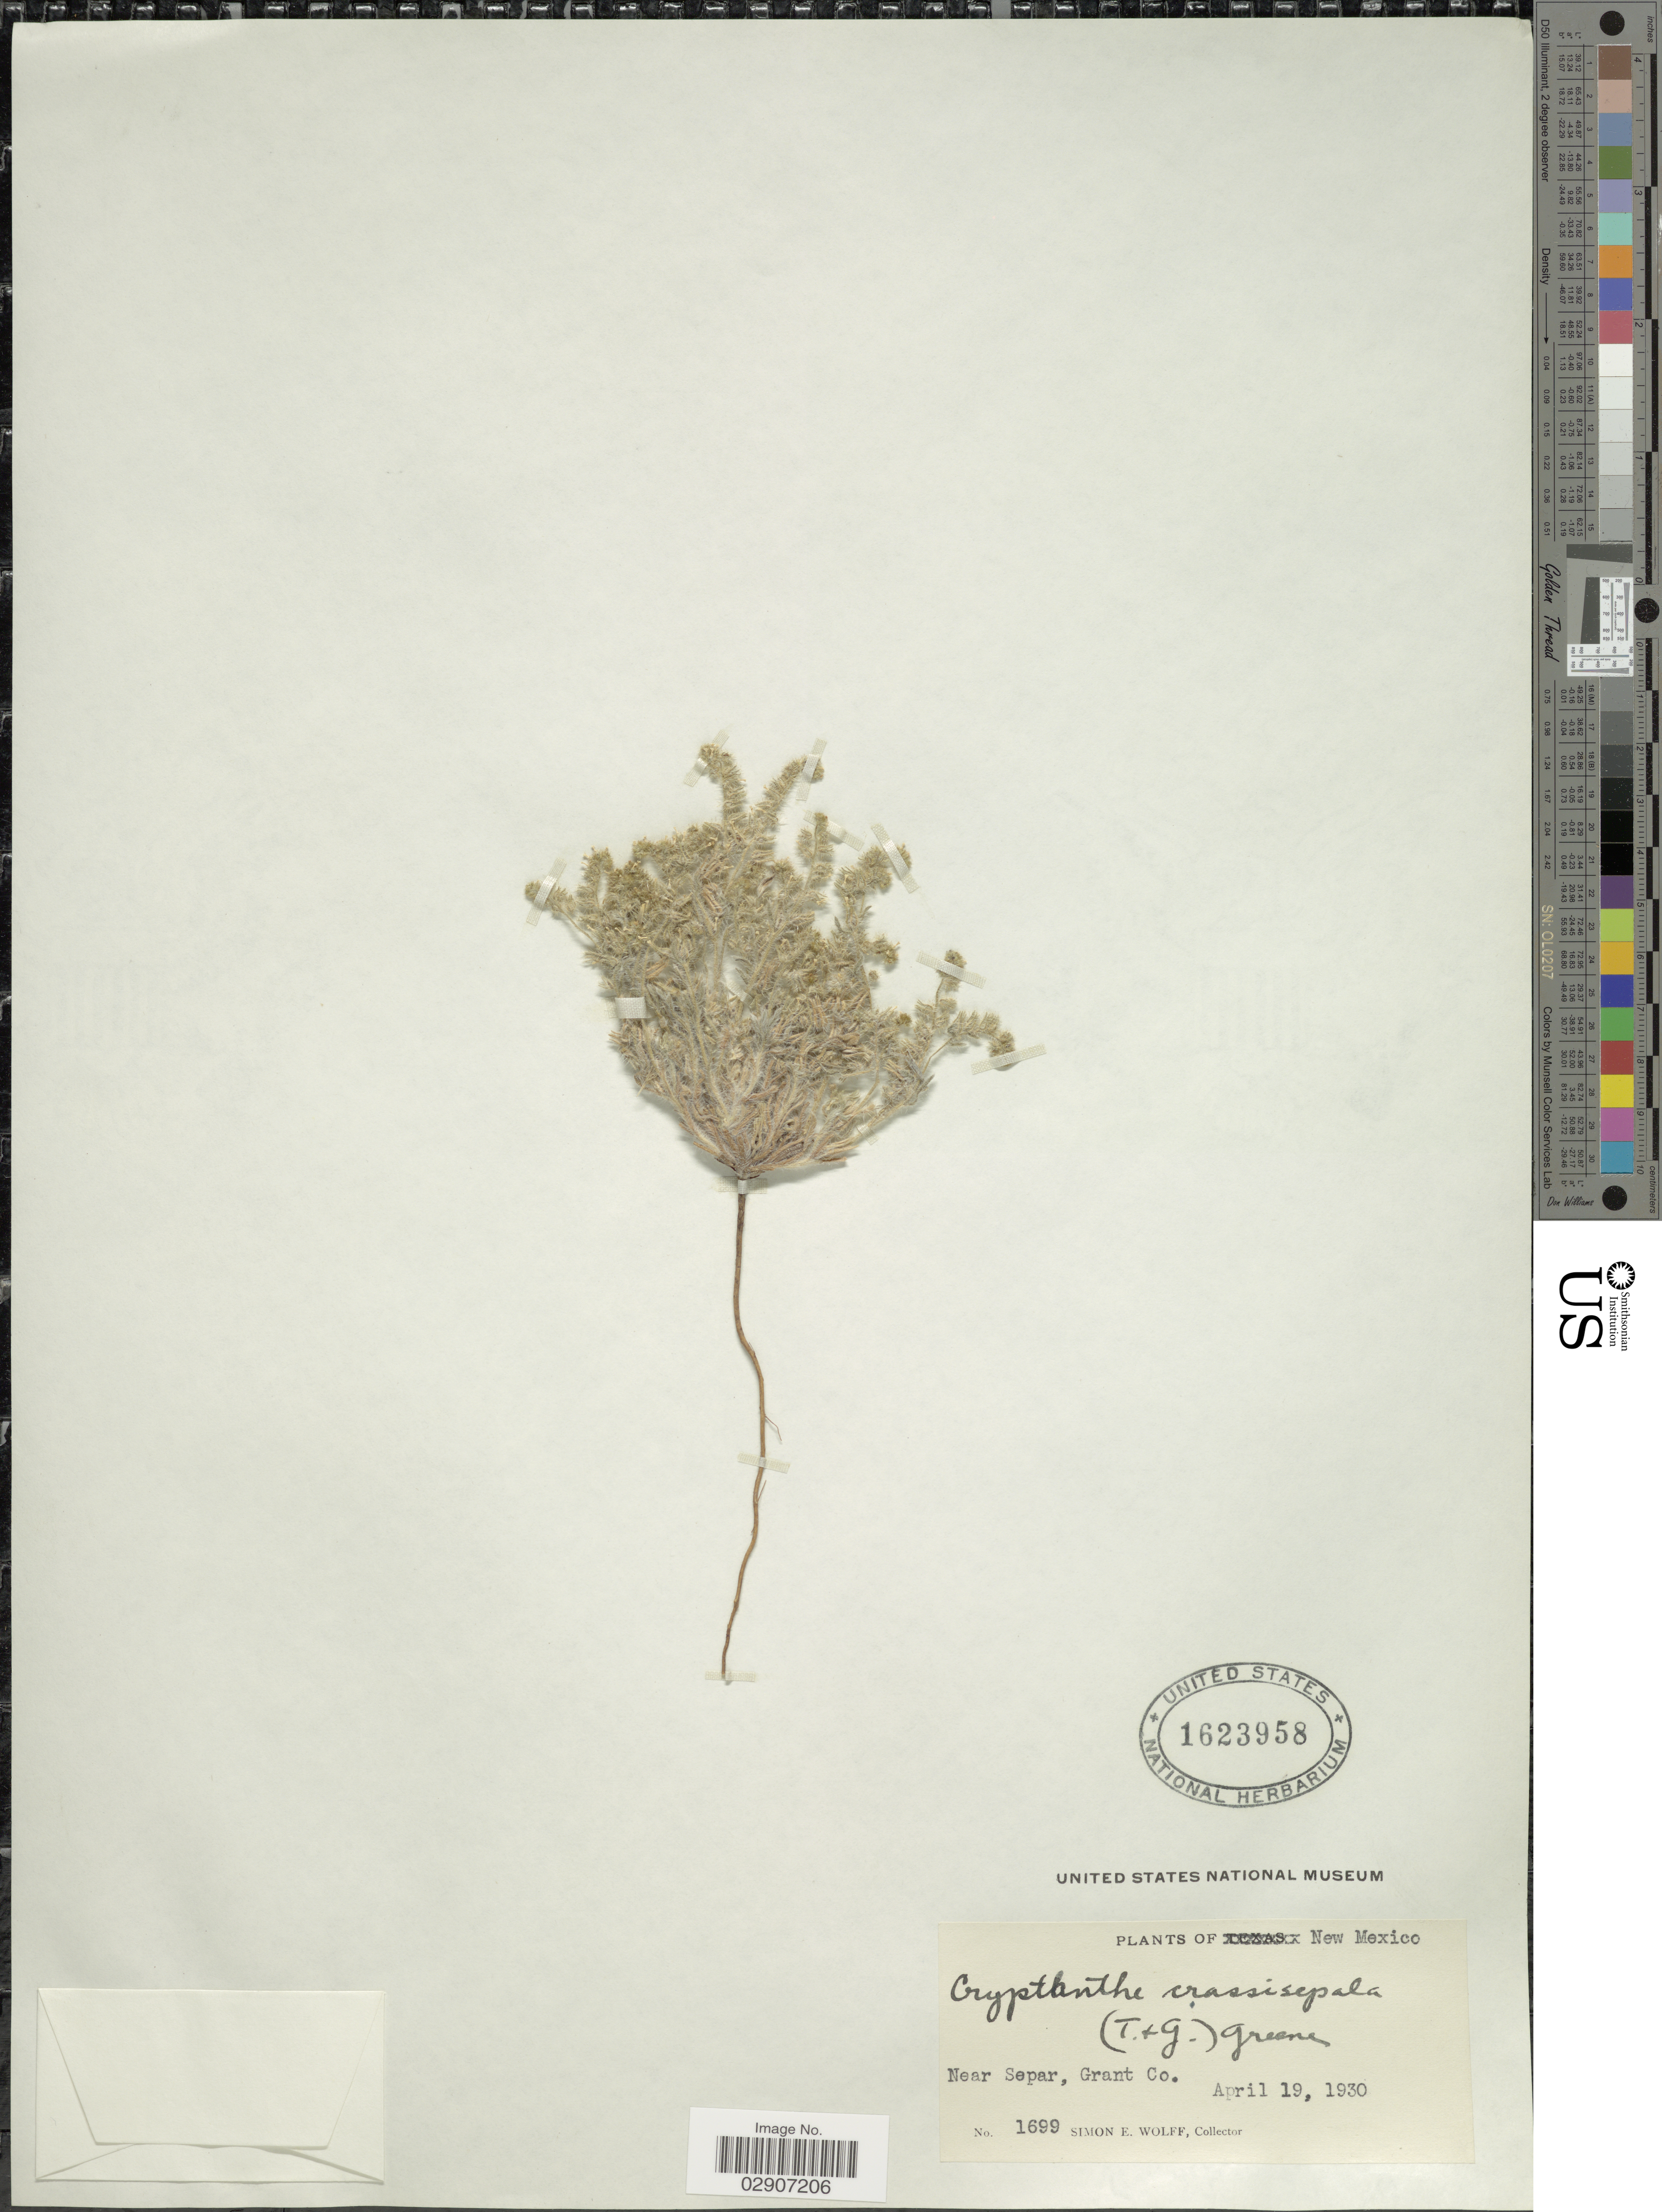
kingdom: Plantae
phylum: Tracheophyta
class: Magnoliopsida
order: Boraginales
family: Boraginaceae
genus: Cryptantha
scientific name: Cryptantha crassisepala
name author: (Torr. & A. Gray) Greene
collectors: S. E. Wolff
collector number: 1699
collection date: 1930-04-19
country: United States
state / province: New Mexico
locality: Near Separ, Grant Co.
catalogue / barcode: US 1623958